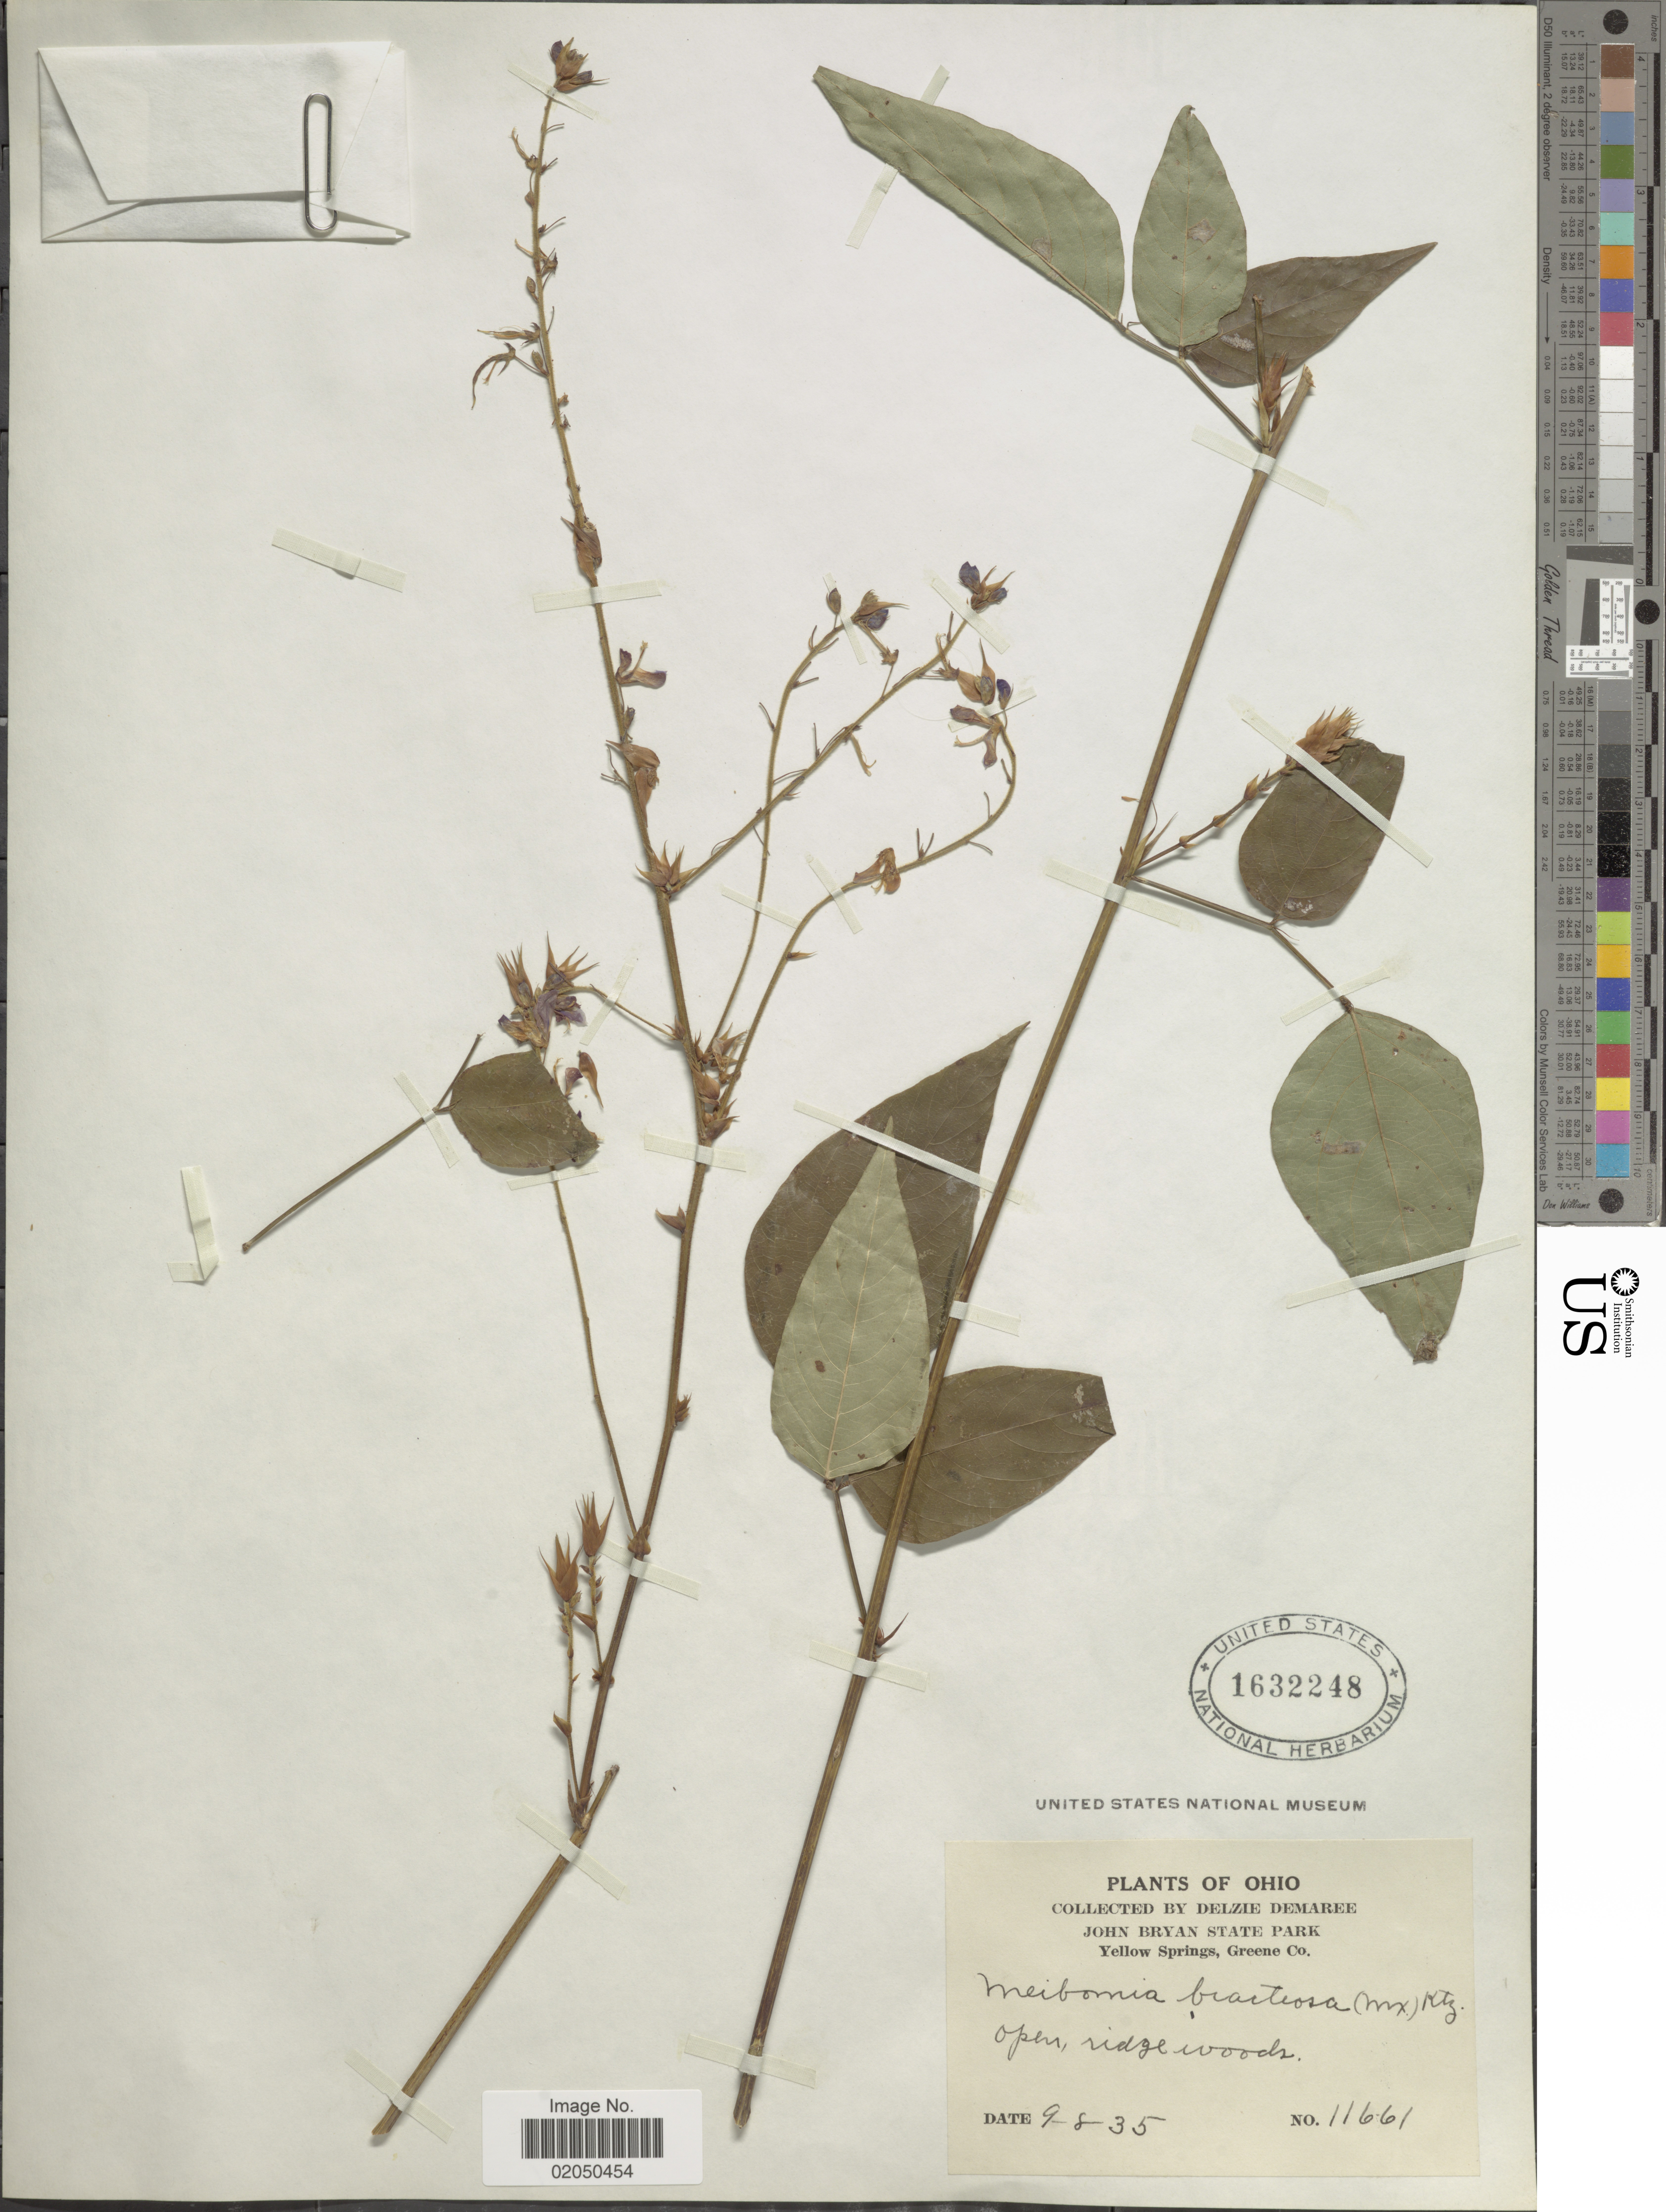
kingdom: Plantae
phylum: Tracheophyta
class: Magnoliopsida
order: Fabales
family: Fabaceae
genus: Desmodium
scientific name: Desmodium cuspidatum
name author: (Muhl. ex Willd.) Loudon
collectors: D. Demaree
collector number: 11661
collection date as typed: Transcribed d/m/y: 8/9/35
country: United States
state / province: Ohio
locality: John Bryan State Park, Yellow Springs, Greene Co.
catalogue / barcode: US 1632248